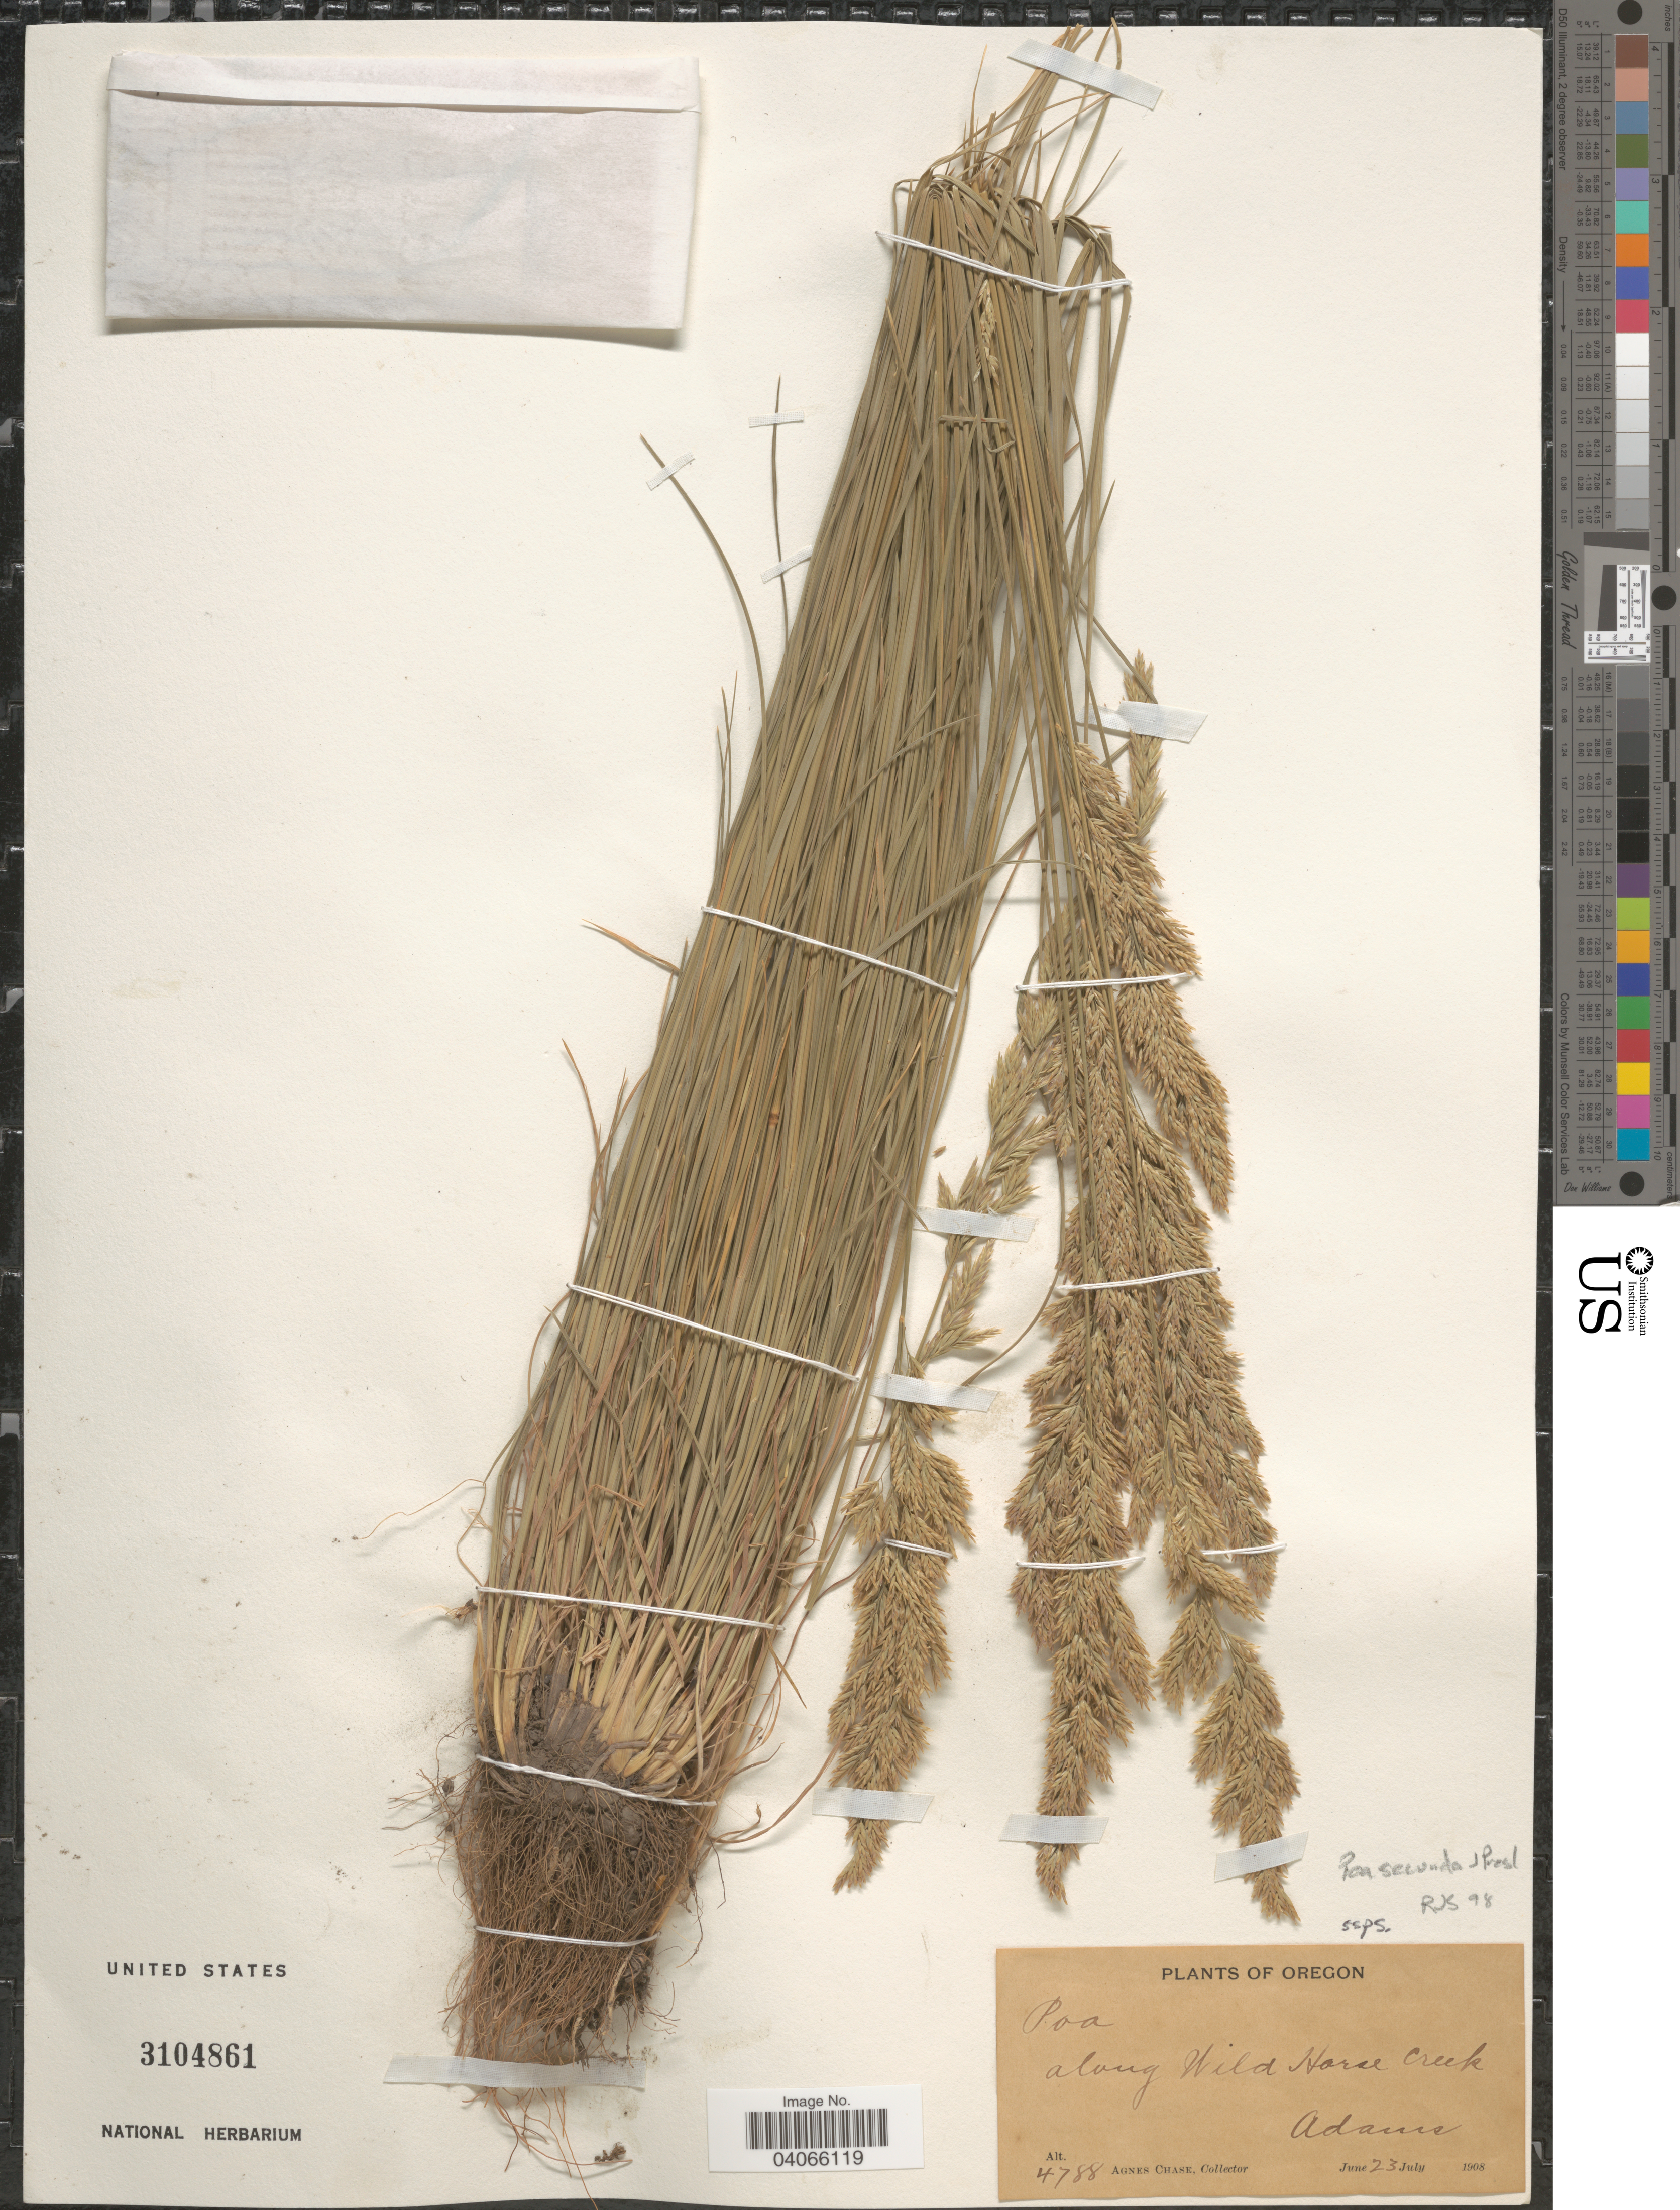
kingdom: Plantae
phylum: Tracheophyta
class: Liliopsida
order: Poales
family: Poaceae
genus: Poa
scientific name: Poa secunda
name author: J. Presl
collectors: A. Chase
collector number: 4788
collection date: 1908-06-23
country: United States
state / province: Oregon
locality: Along Wild Horse Creek. Adams.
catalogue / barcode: US 3104861